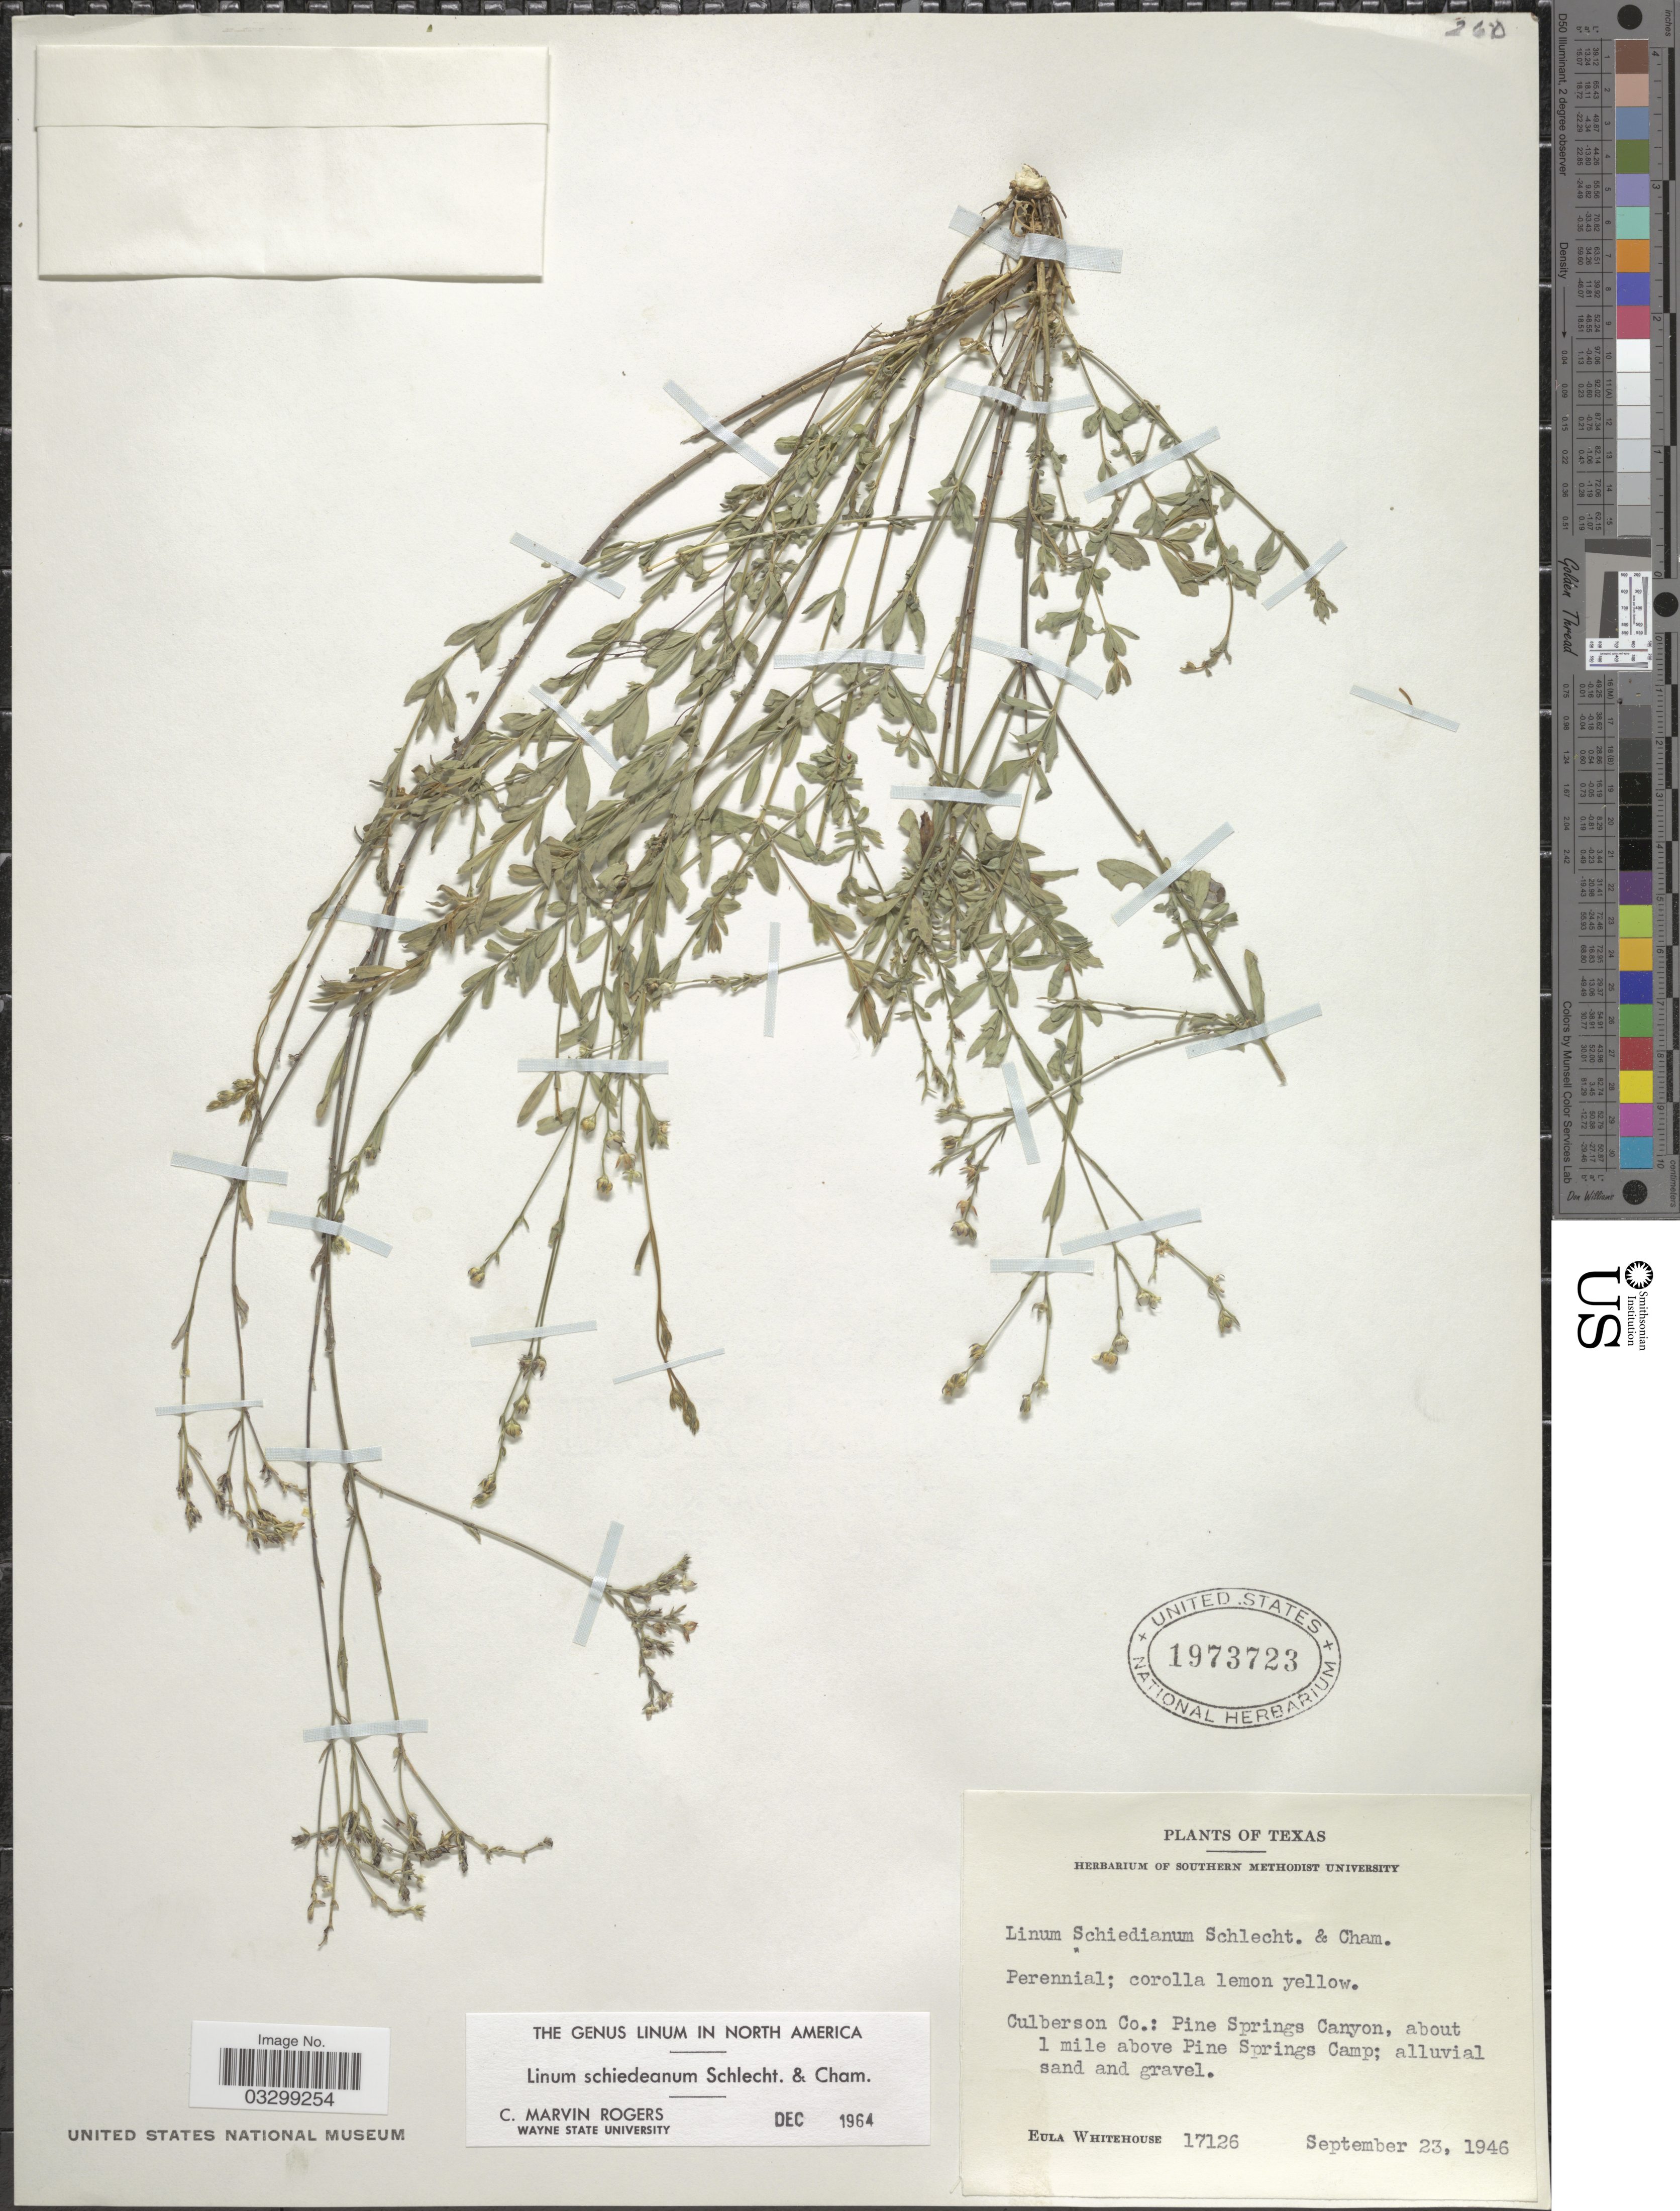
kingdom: Plantae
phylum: Tracheophyta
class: Magnoliopsida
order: Malpighiales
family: Linaceae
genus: Linum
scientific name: Linum schiedeanum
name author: Schltdl. & Cham.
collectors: E. Whitehouse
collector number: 17126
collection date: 1946-09-23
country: United States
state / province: Texas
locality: Culberson Co.: Pine Springs Canyon, about 1 mile above Pine Springs Camp.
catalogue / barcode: US 1973723